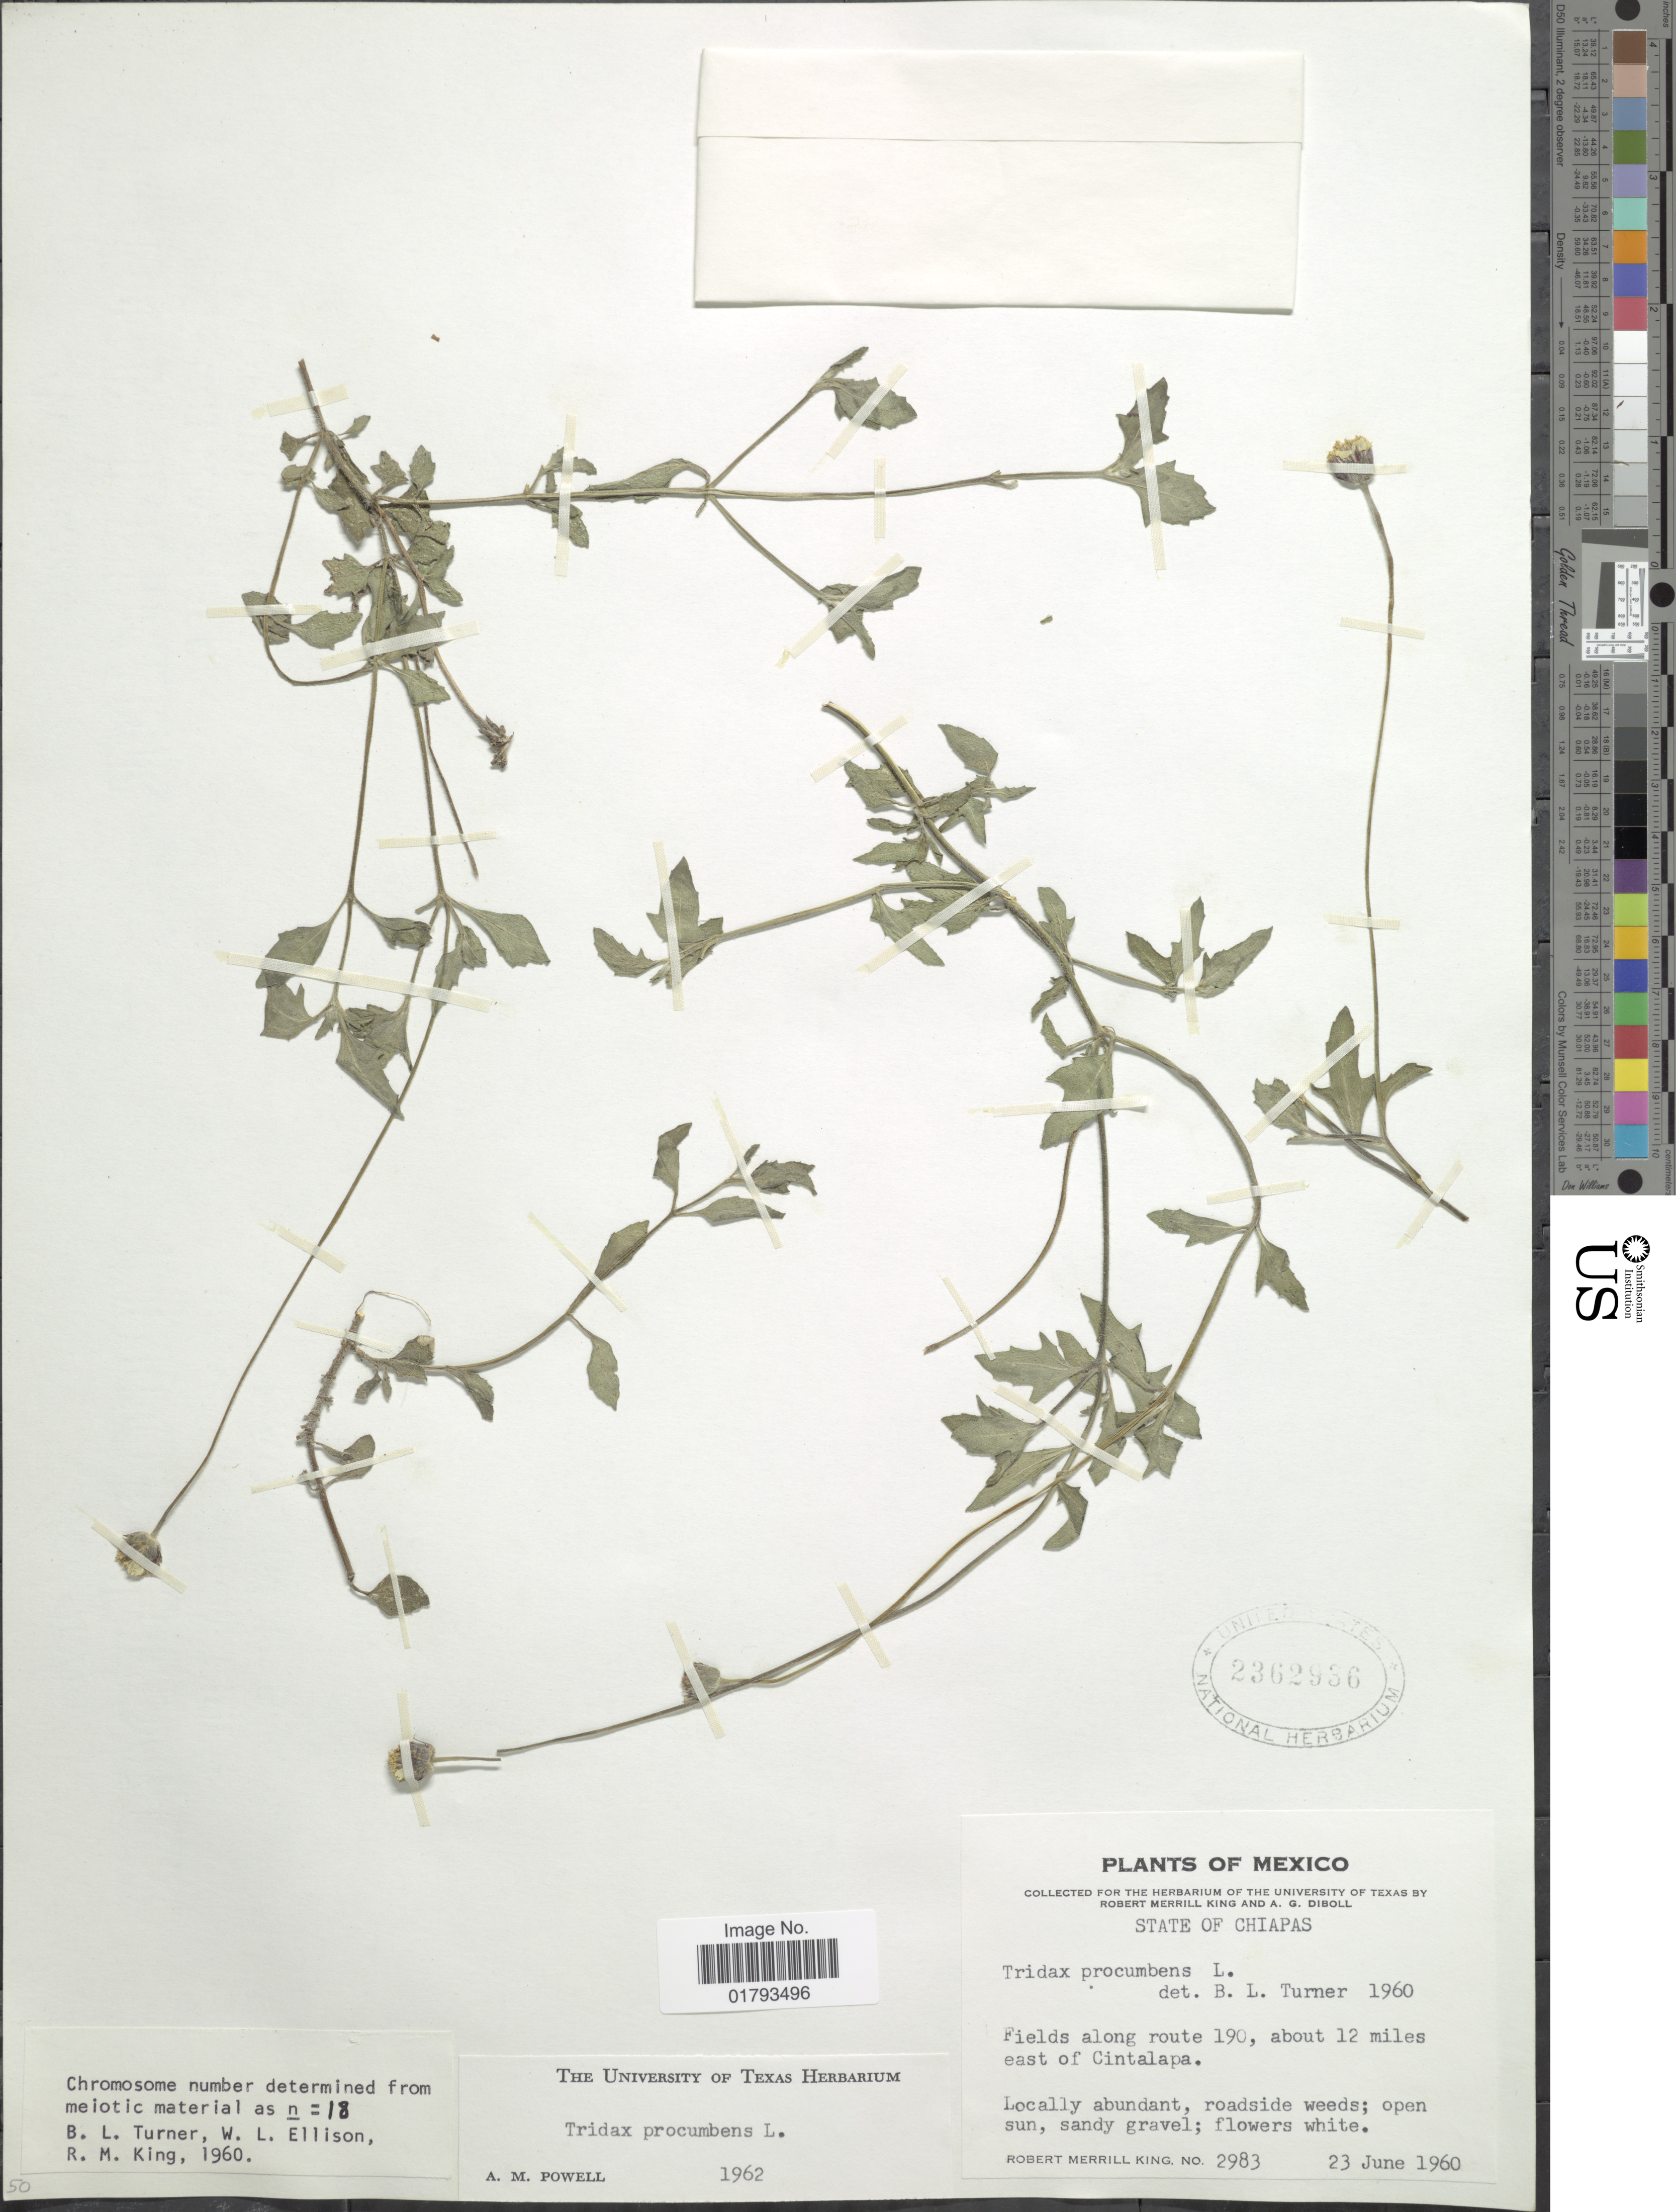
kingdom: Plantae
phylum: Tracheophyta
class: Magnoliopsida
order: Asterales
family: Asteraceae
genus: Tridax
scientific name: Tridax procumbens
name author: L.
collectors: R. M. King & A. Diboll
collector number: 2983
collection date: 1960-06-23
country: Mexico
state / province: Chiapas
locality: State of Chiapas. Fields along route 190, about 12 miles east of Cintalapa.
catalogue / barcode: US 2362936